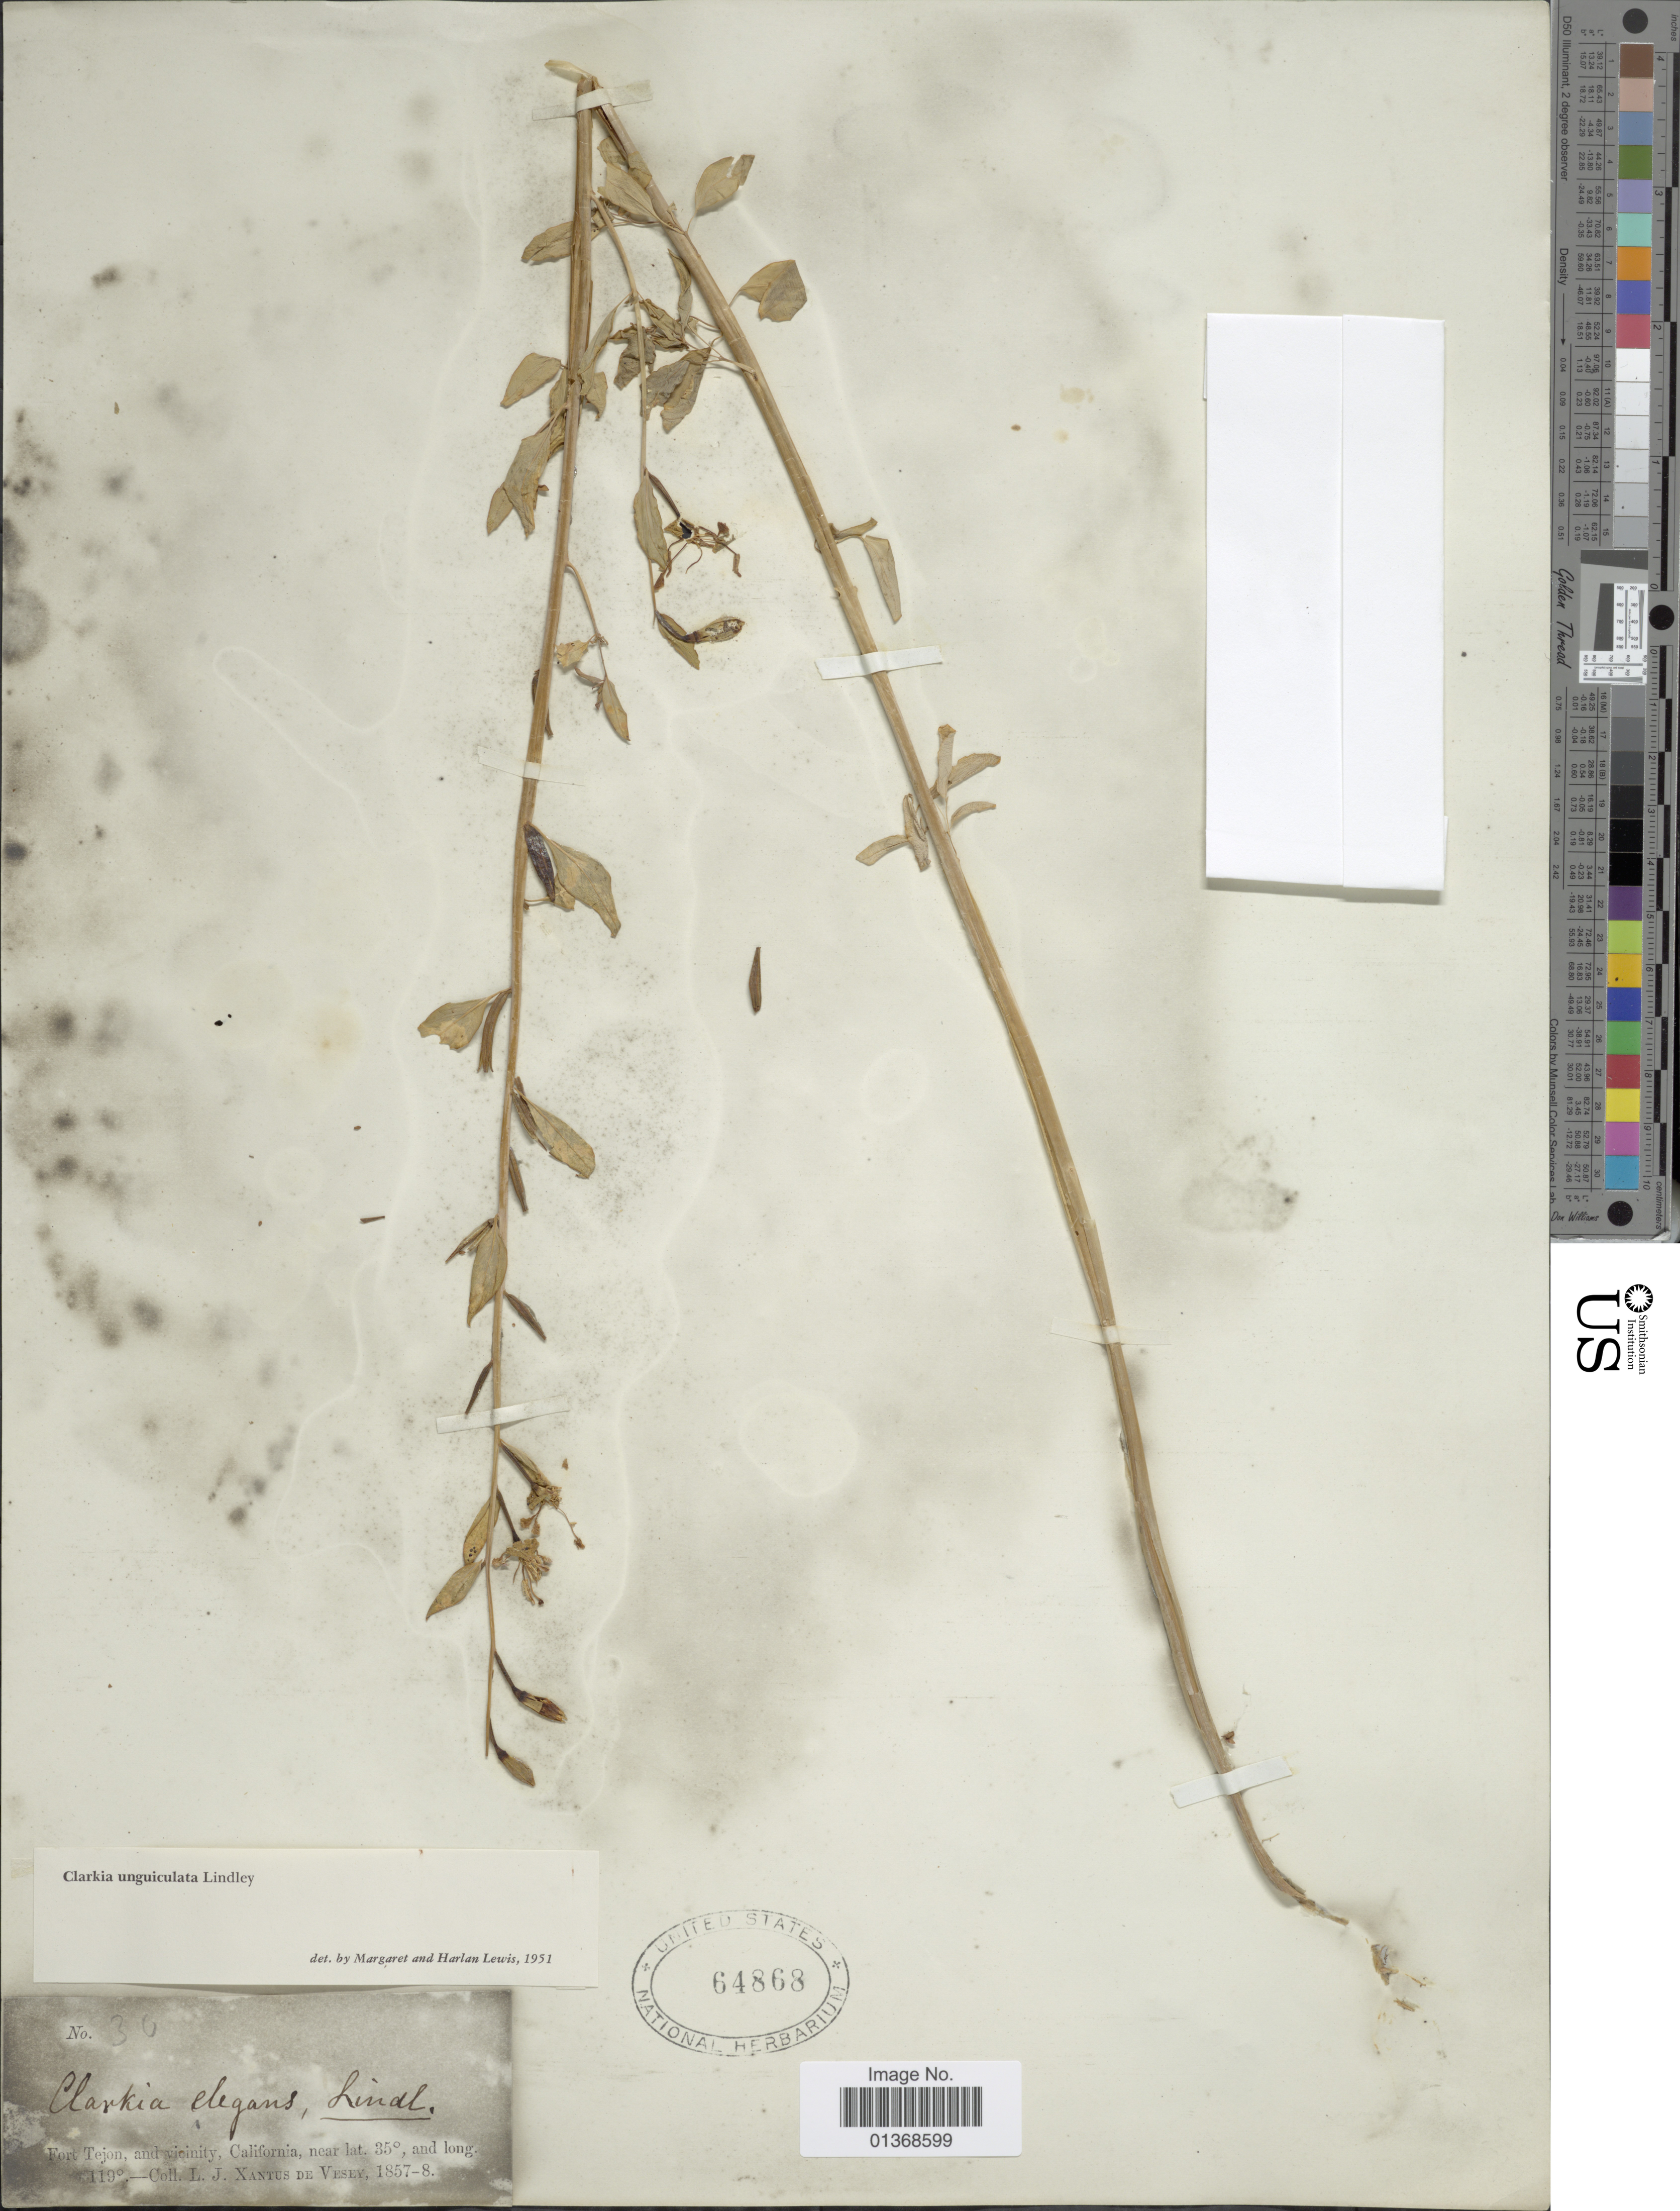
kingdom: Plantae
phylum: Tracheophyta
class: Magnoliopsida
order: Myrtales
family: Onagraceae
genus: Clarkia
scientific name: Clarkia unguiculata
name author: Lindl.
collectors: L. Xantus de Vesey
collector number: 30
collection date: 1857/1858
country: United States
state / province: California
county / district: Kern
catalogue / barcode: US 64868